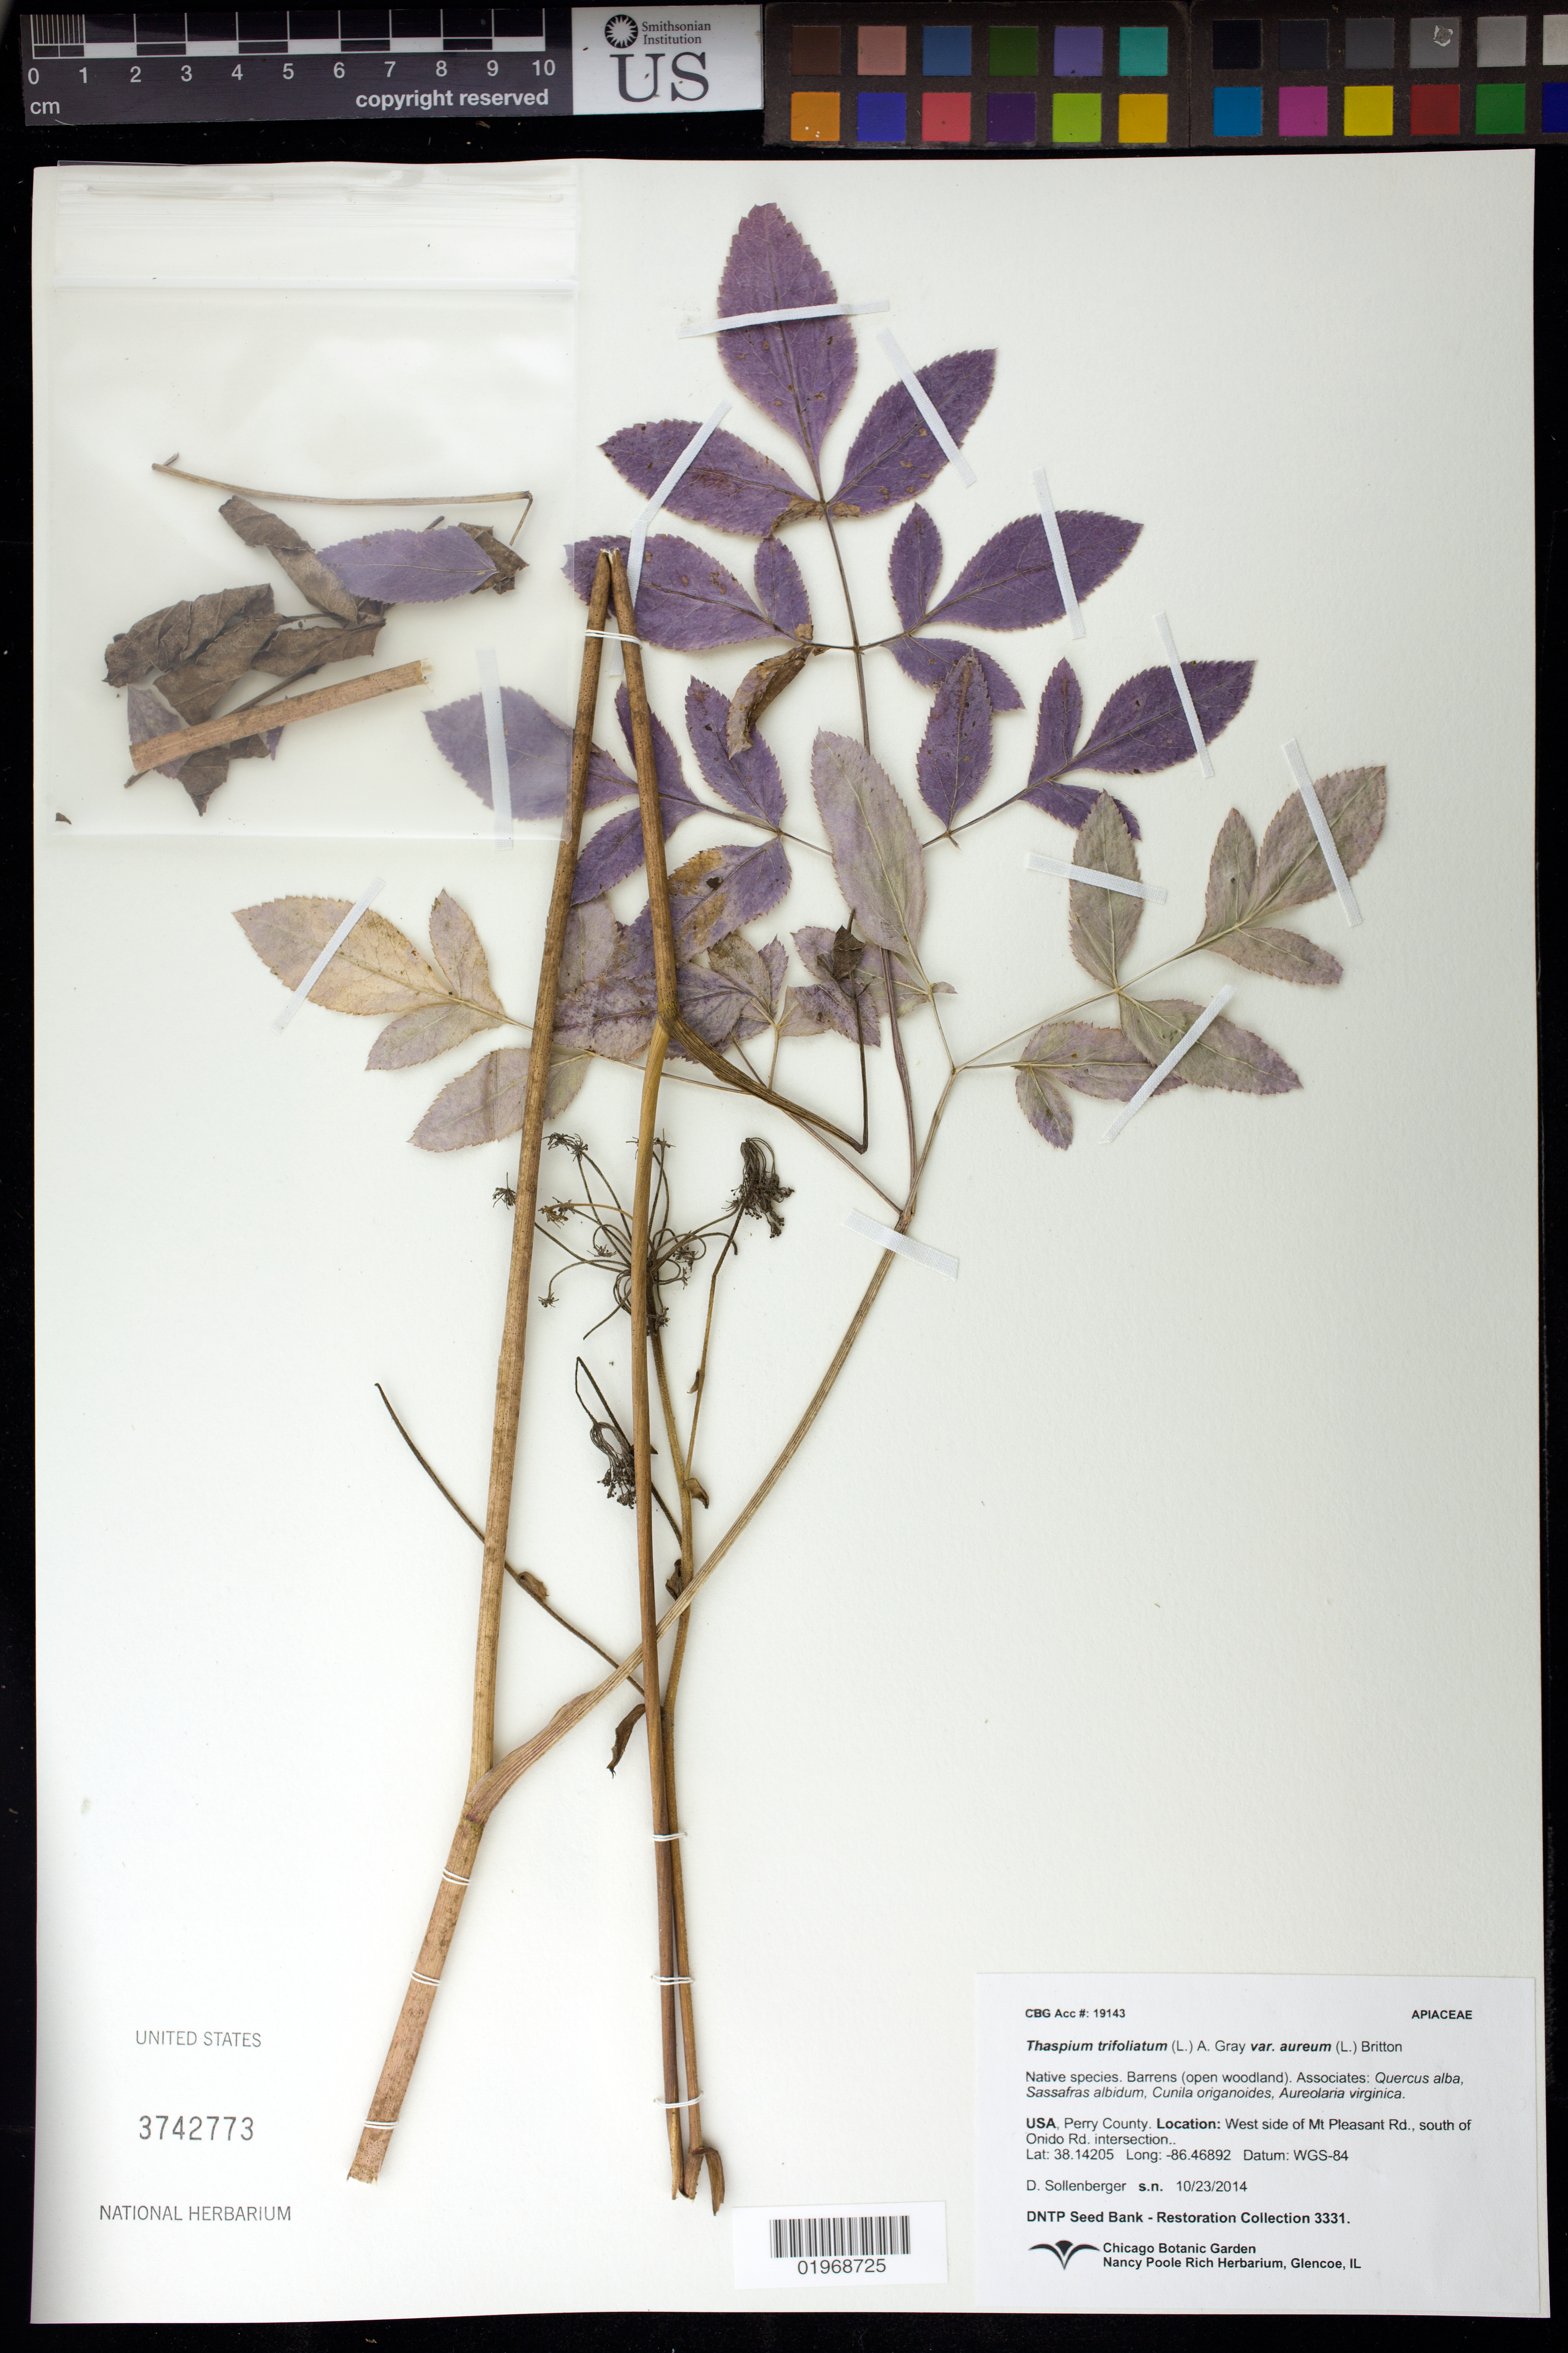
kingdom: Plantae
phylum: Tracheophyta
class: Magnoliopsida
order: Apiales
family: Apiaceae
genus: Thaspium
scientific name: Thaspium trifoliatum var. aureum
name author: (L.) Britton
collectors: D. Sollenberger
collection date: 2014-10-23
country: United States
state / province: Indiana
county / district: Perry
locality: W side of Mt. Pleasant Rd, S of Onido Rd intersection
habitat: Barrens (open woodland)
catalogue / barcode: US 3742773